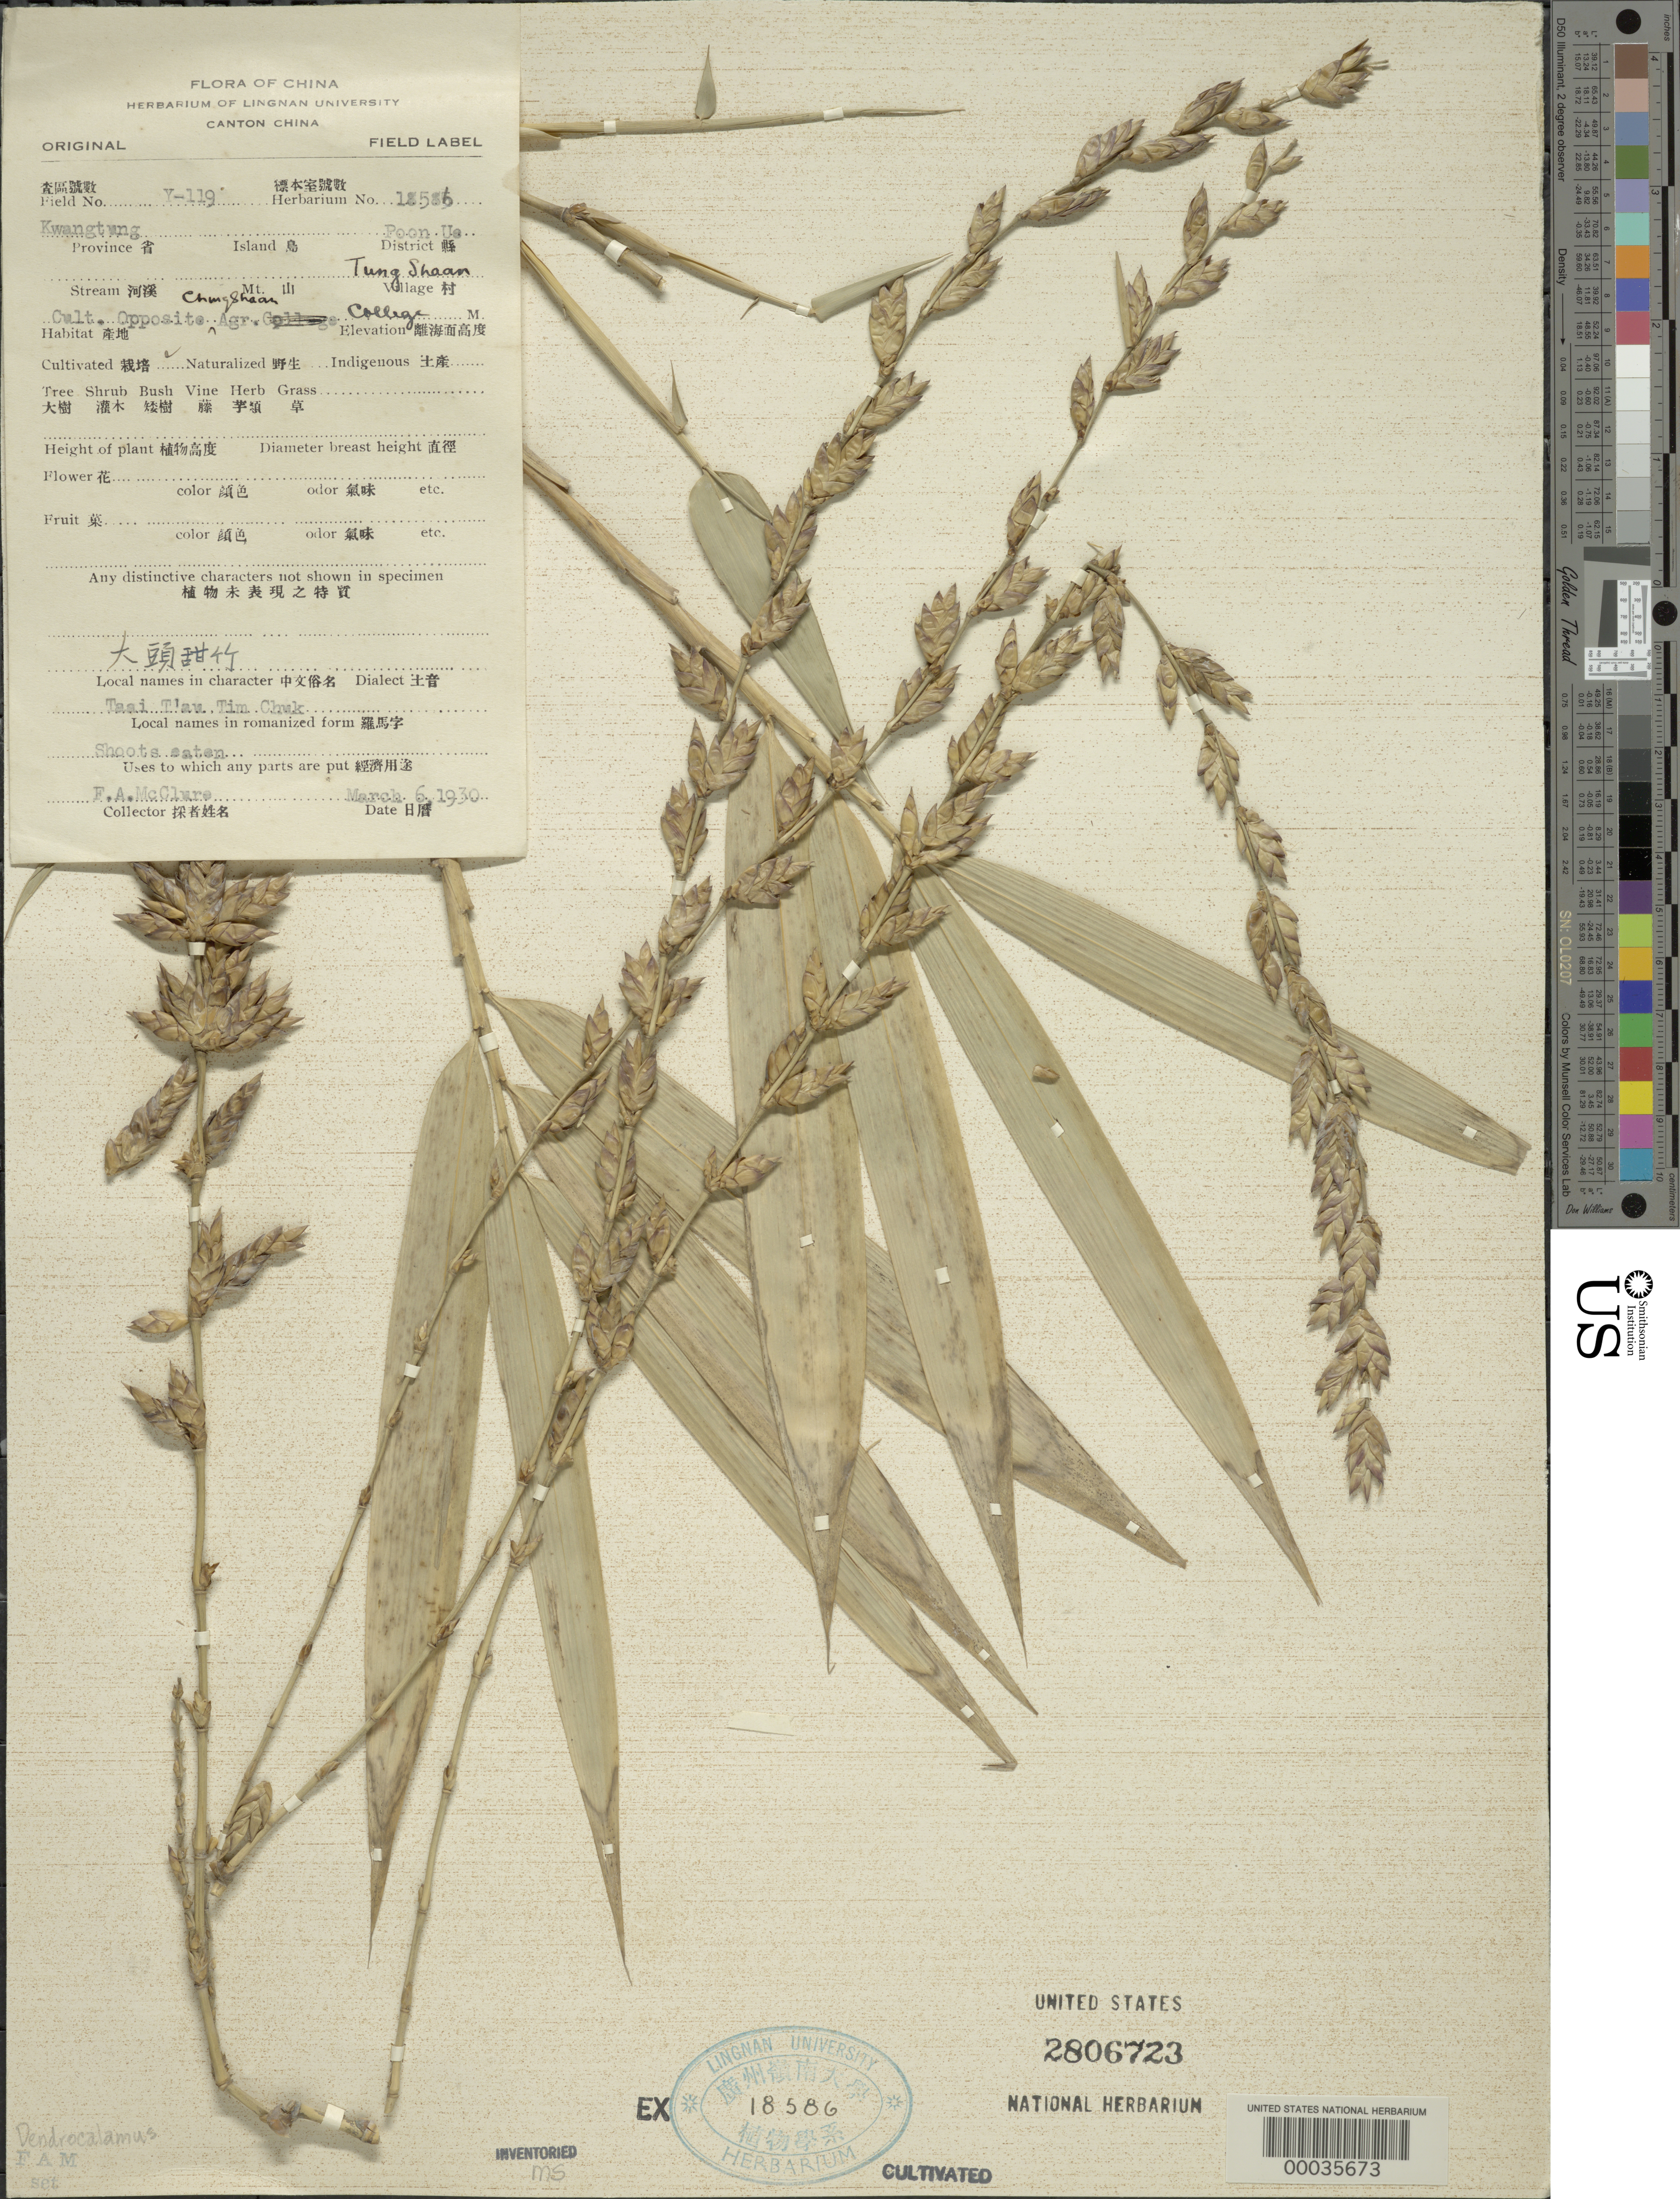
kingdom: Plantae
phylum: Tracheophyta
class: Liliopsida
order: Poales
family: Poaceae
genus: Dendrocalamus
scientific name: Dendrocalamus sp.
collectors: F. A. McClure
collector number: X-119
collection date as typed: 06 Mar 1930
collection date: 1930-03-06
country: China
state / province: Guangdong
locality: Tung shaan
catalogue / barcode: US 2806723